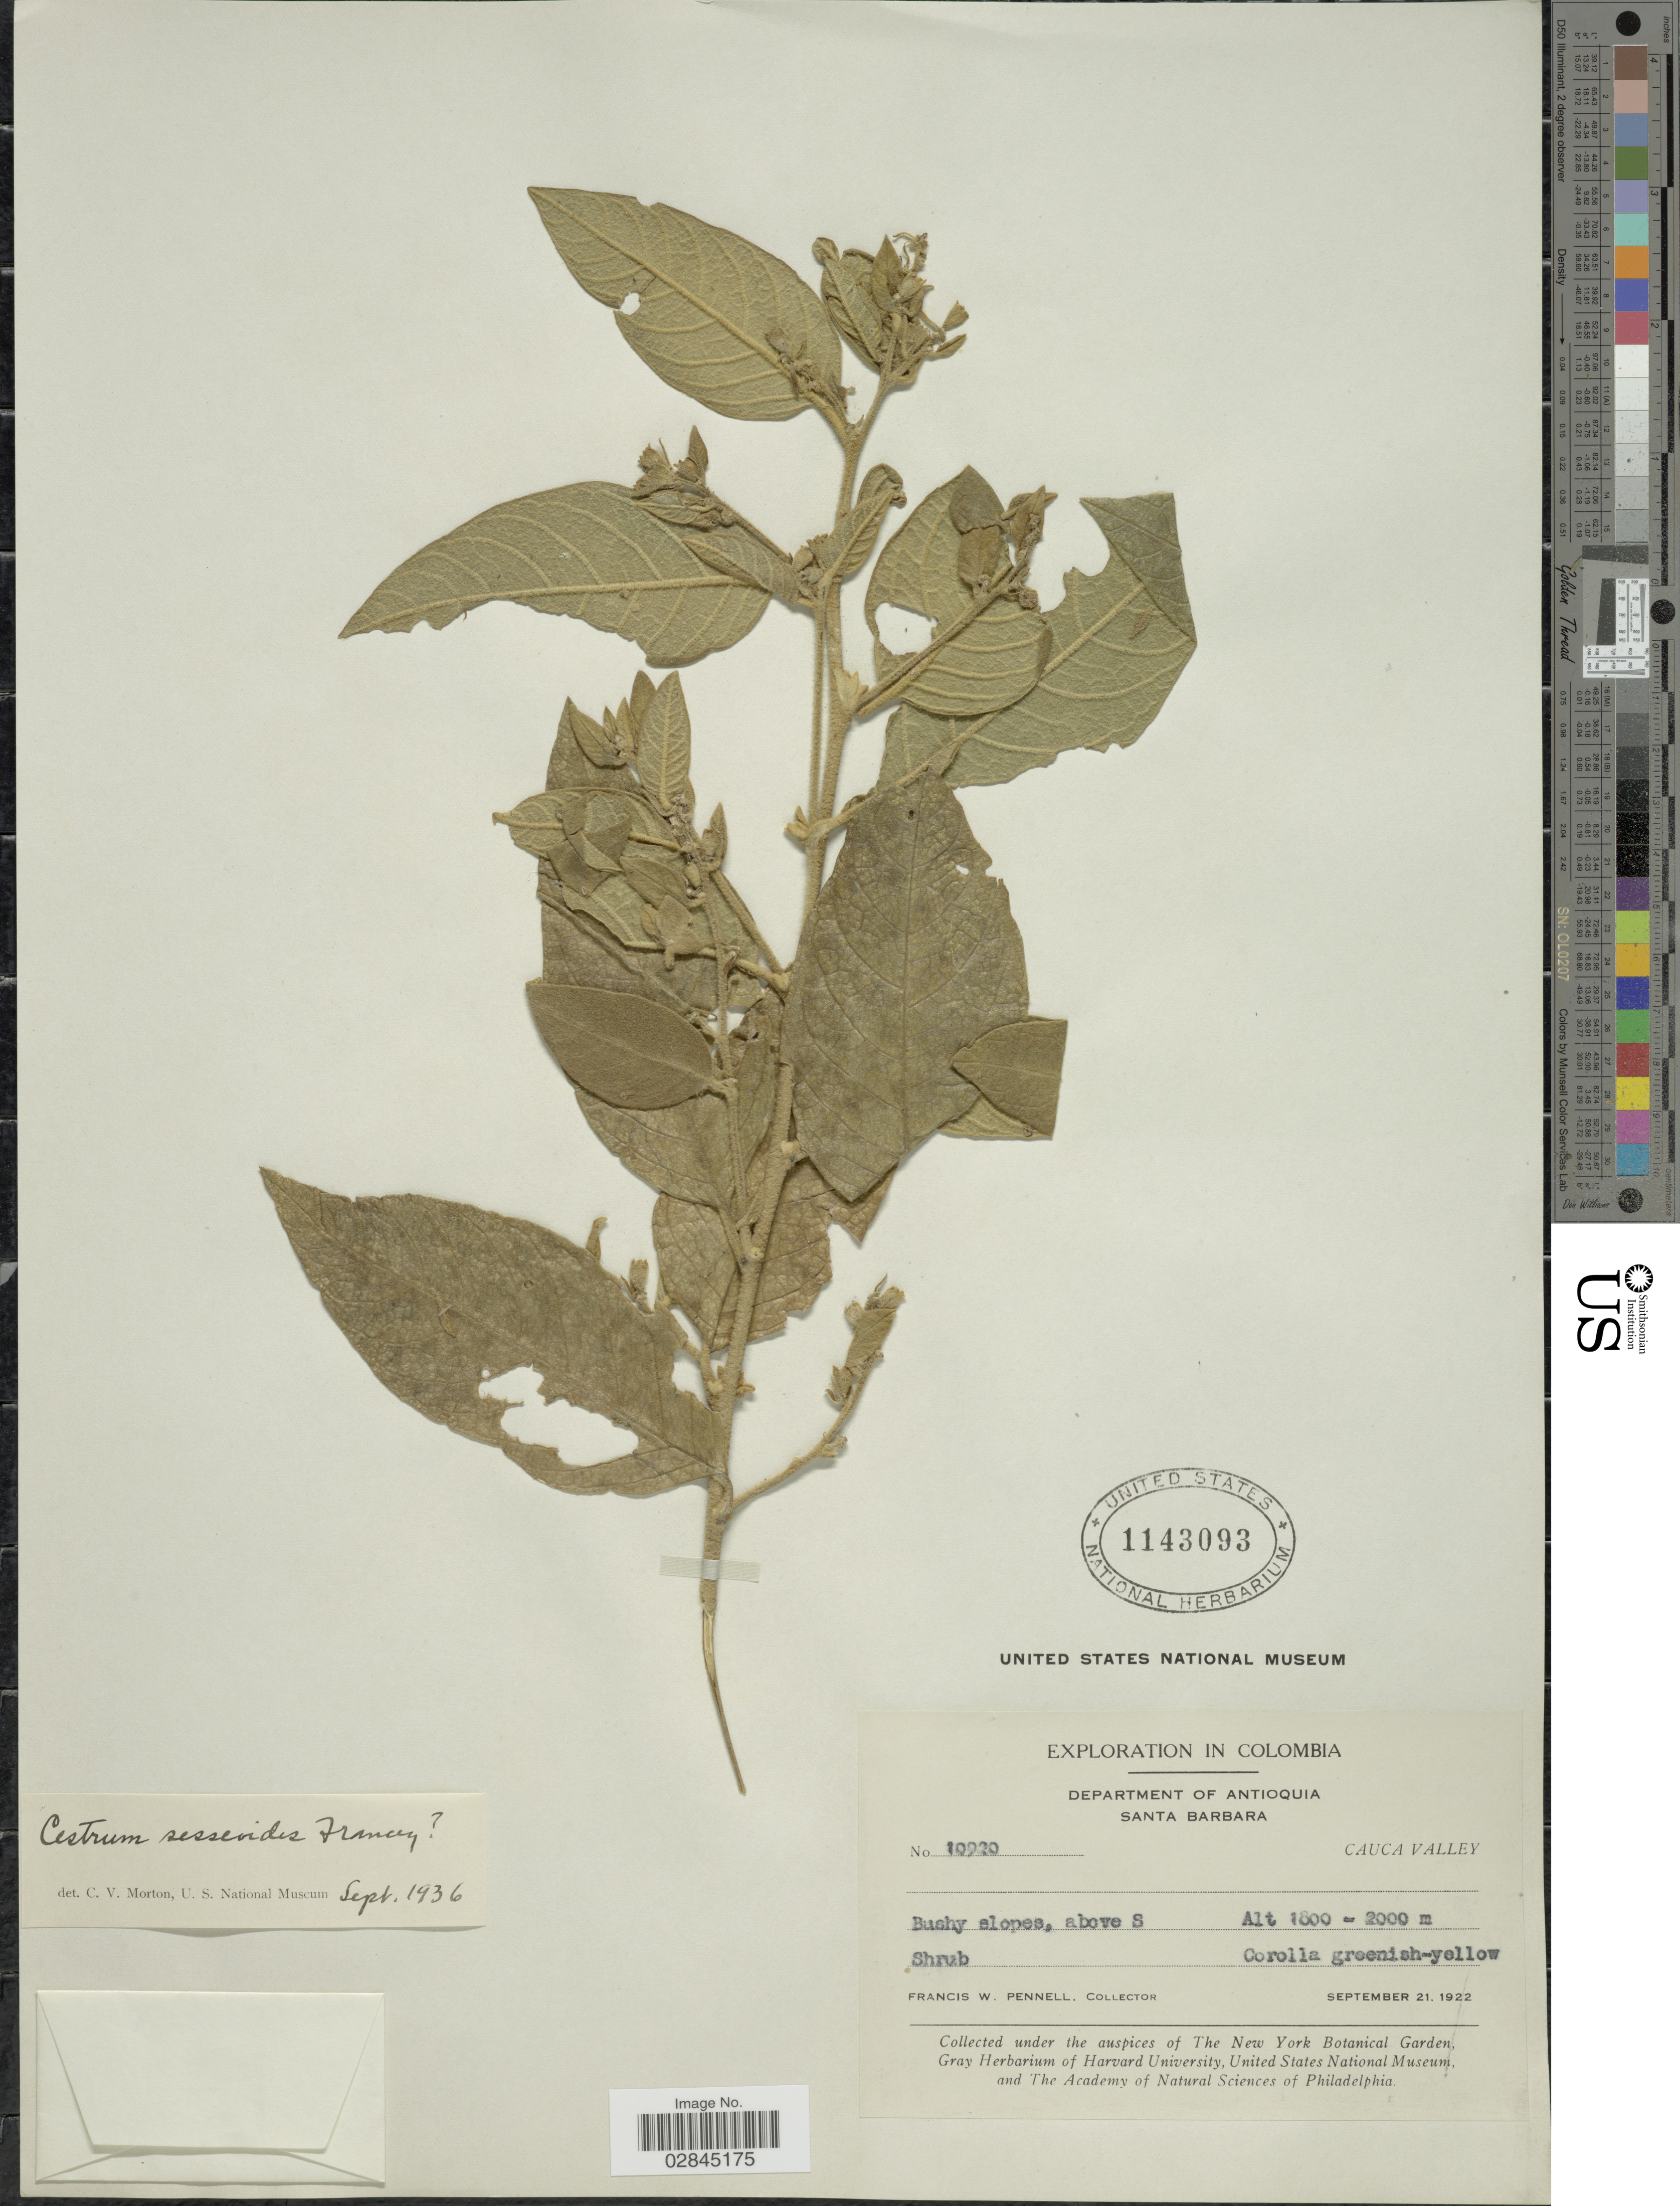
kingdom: Plantae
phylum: Tracheophyta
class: Magnoliopsida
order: Solanales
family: Solanaceae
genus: Cestrum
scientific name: Cestrum tomentosum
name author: L. f.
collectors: F. W. Pennell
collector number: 10920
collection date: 1922-09-21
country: Colombia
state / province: Antioquia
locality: Department of Antioquia.Cauca Valley.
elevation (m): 1800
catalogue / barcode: US 1143093